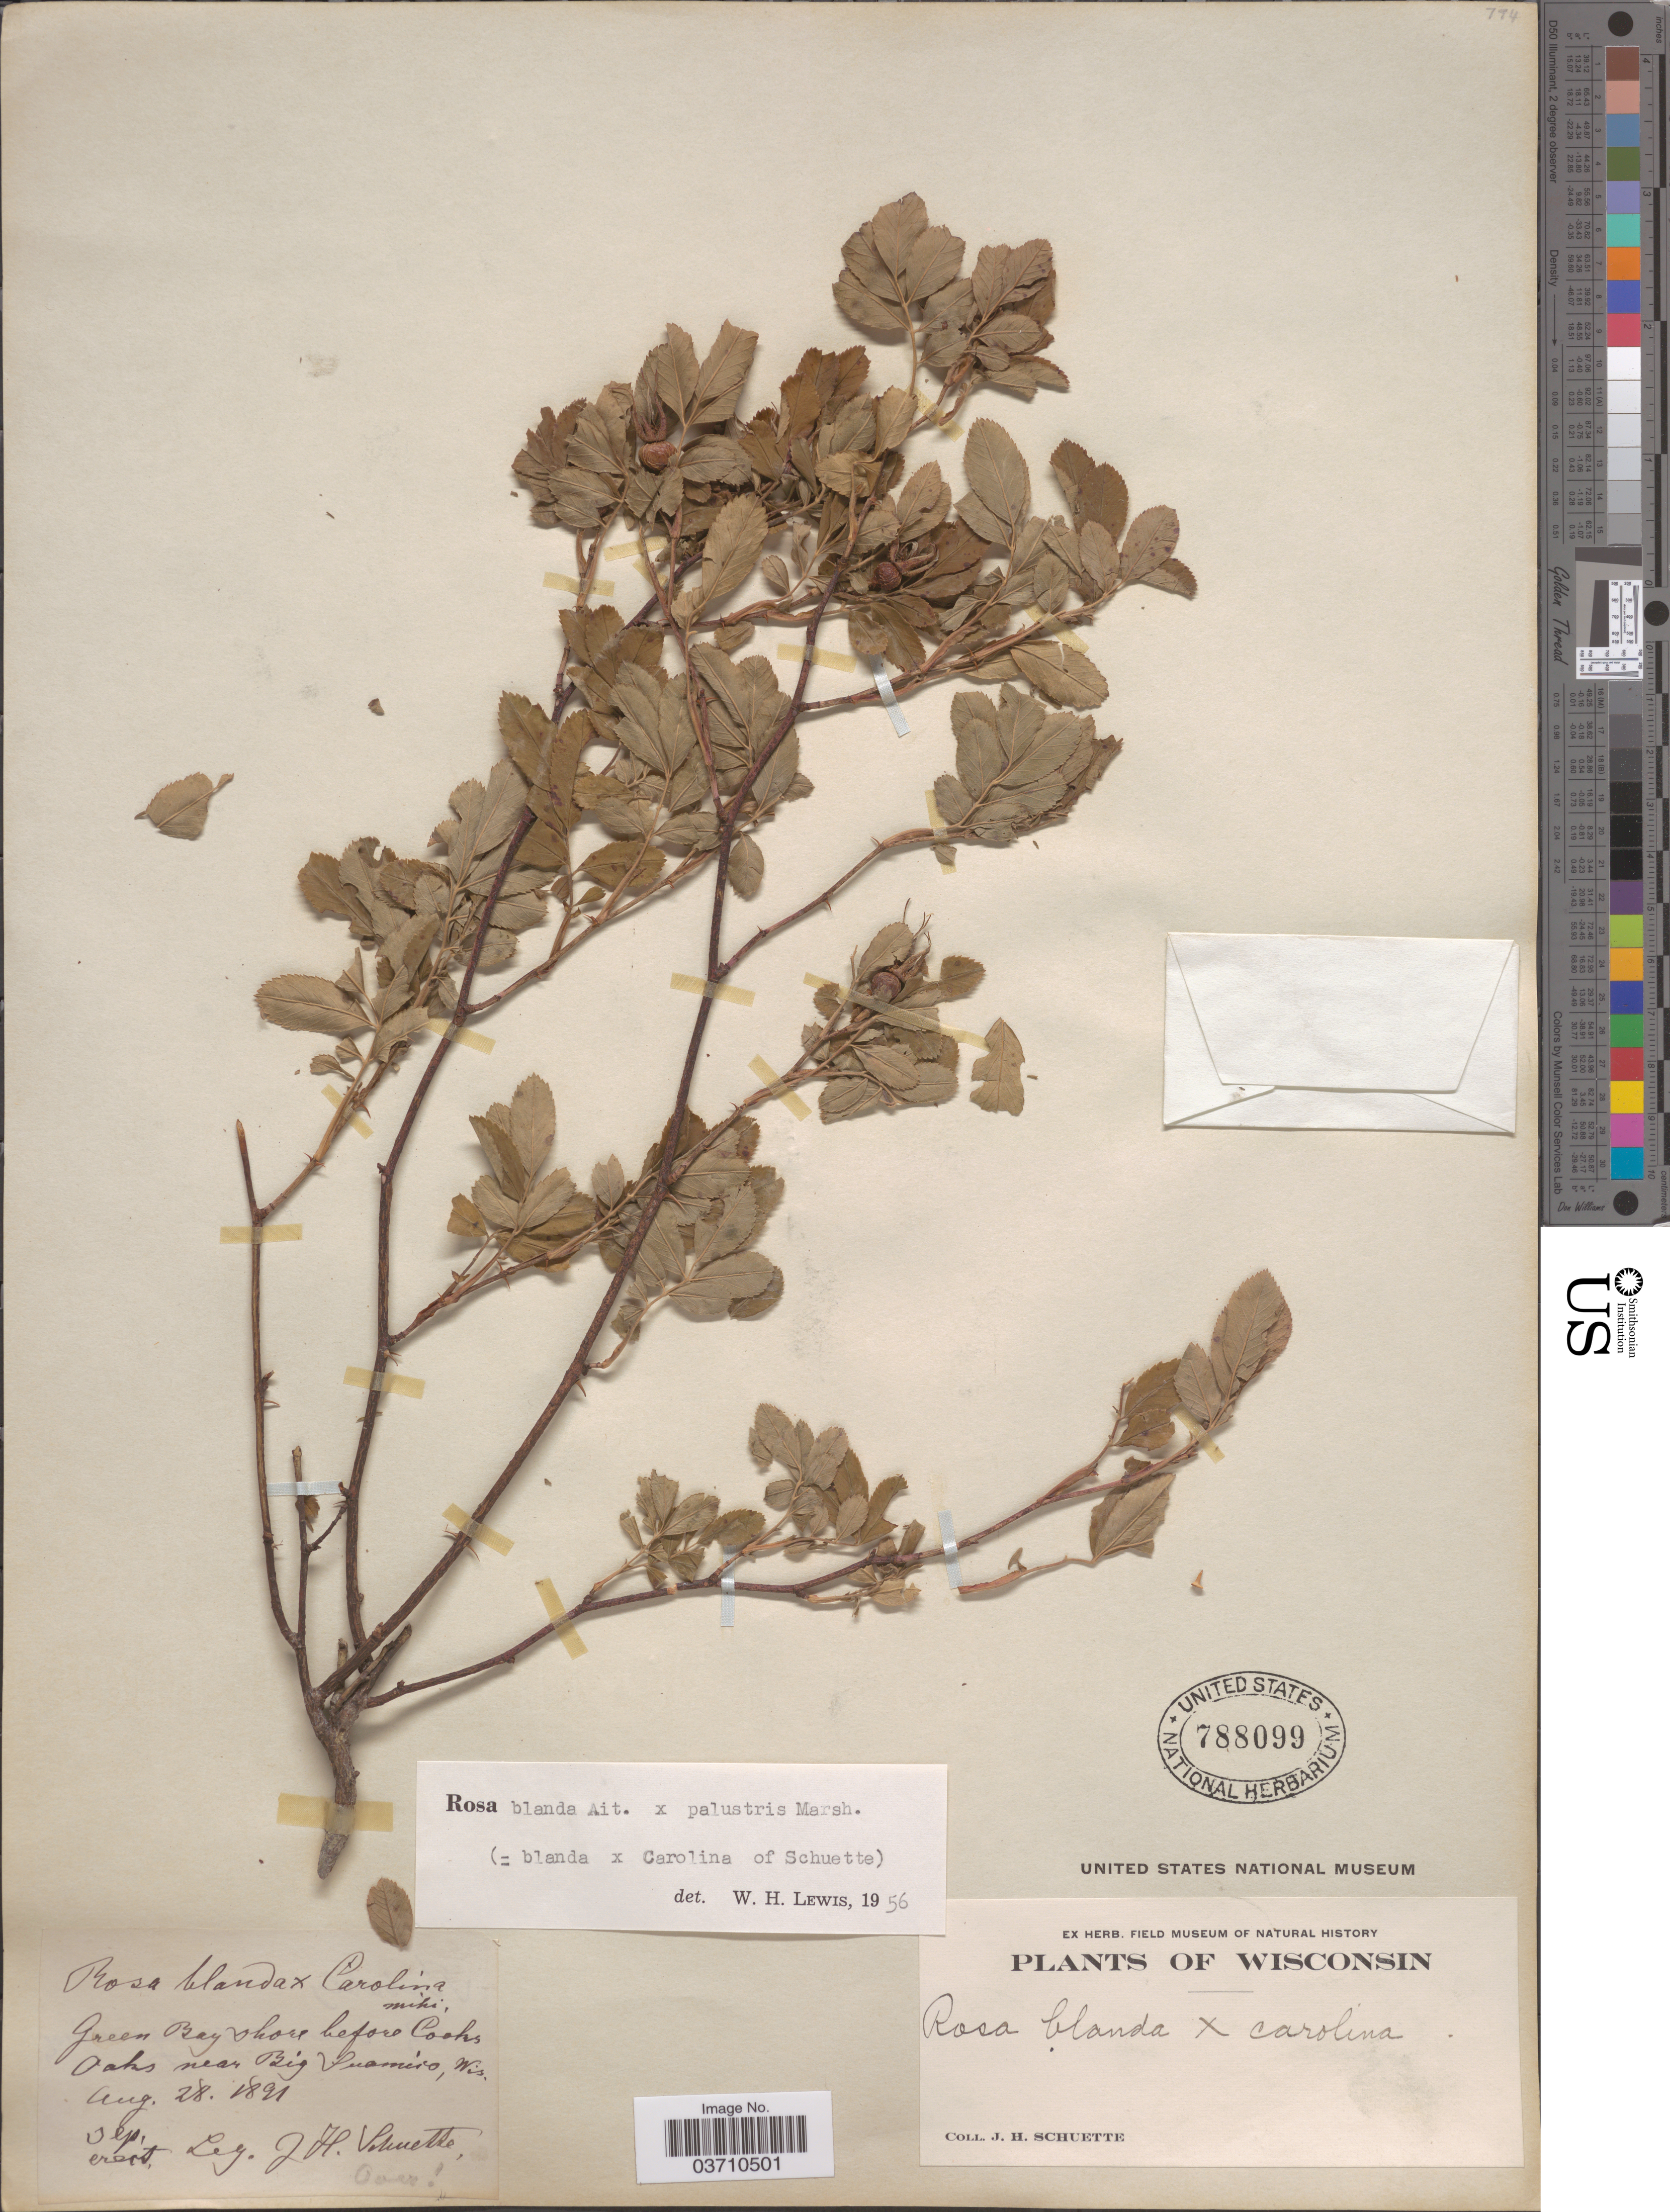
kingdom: Plantae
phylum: Tracheophyta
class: Magnoliopsida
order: Rosales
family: Rosaceae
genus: Rosa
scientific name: Rosa blanda x R. palustris Marshall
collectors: J. H. Schuette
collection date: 1891-08-28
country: United States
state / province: Wisconsin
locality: Green Bay shore before Cooks Oaks near Big Suamico.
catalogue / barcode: US 788099